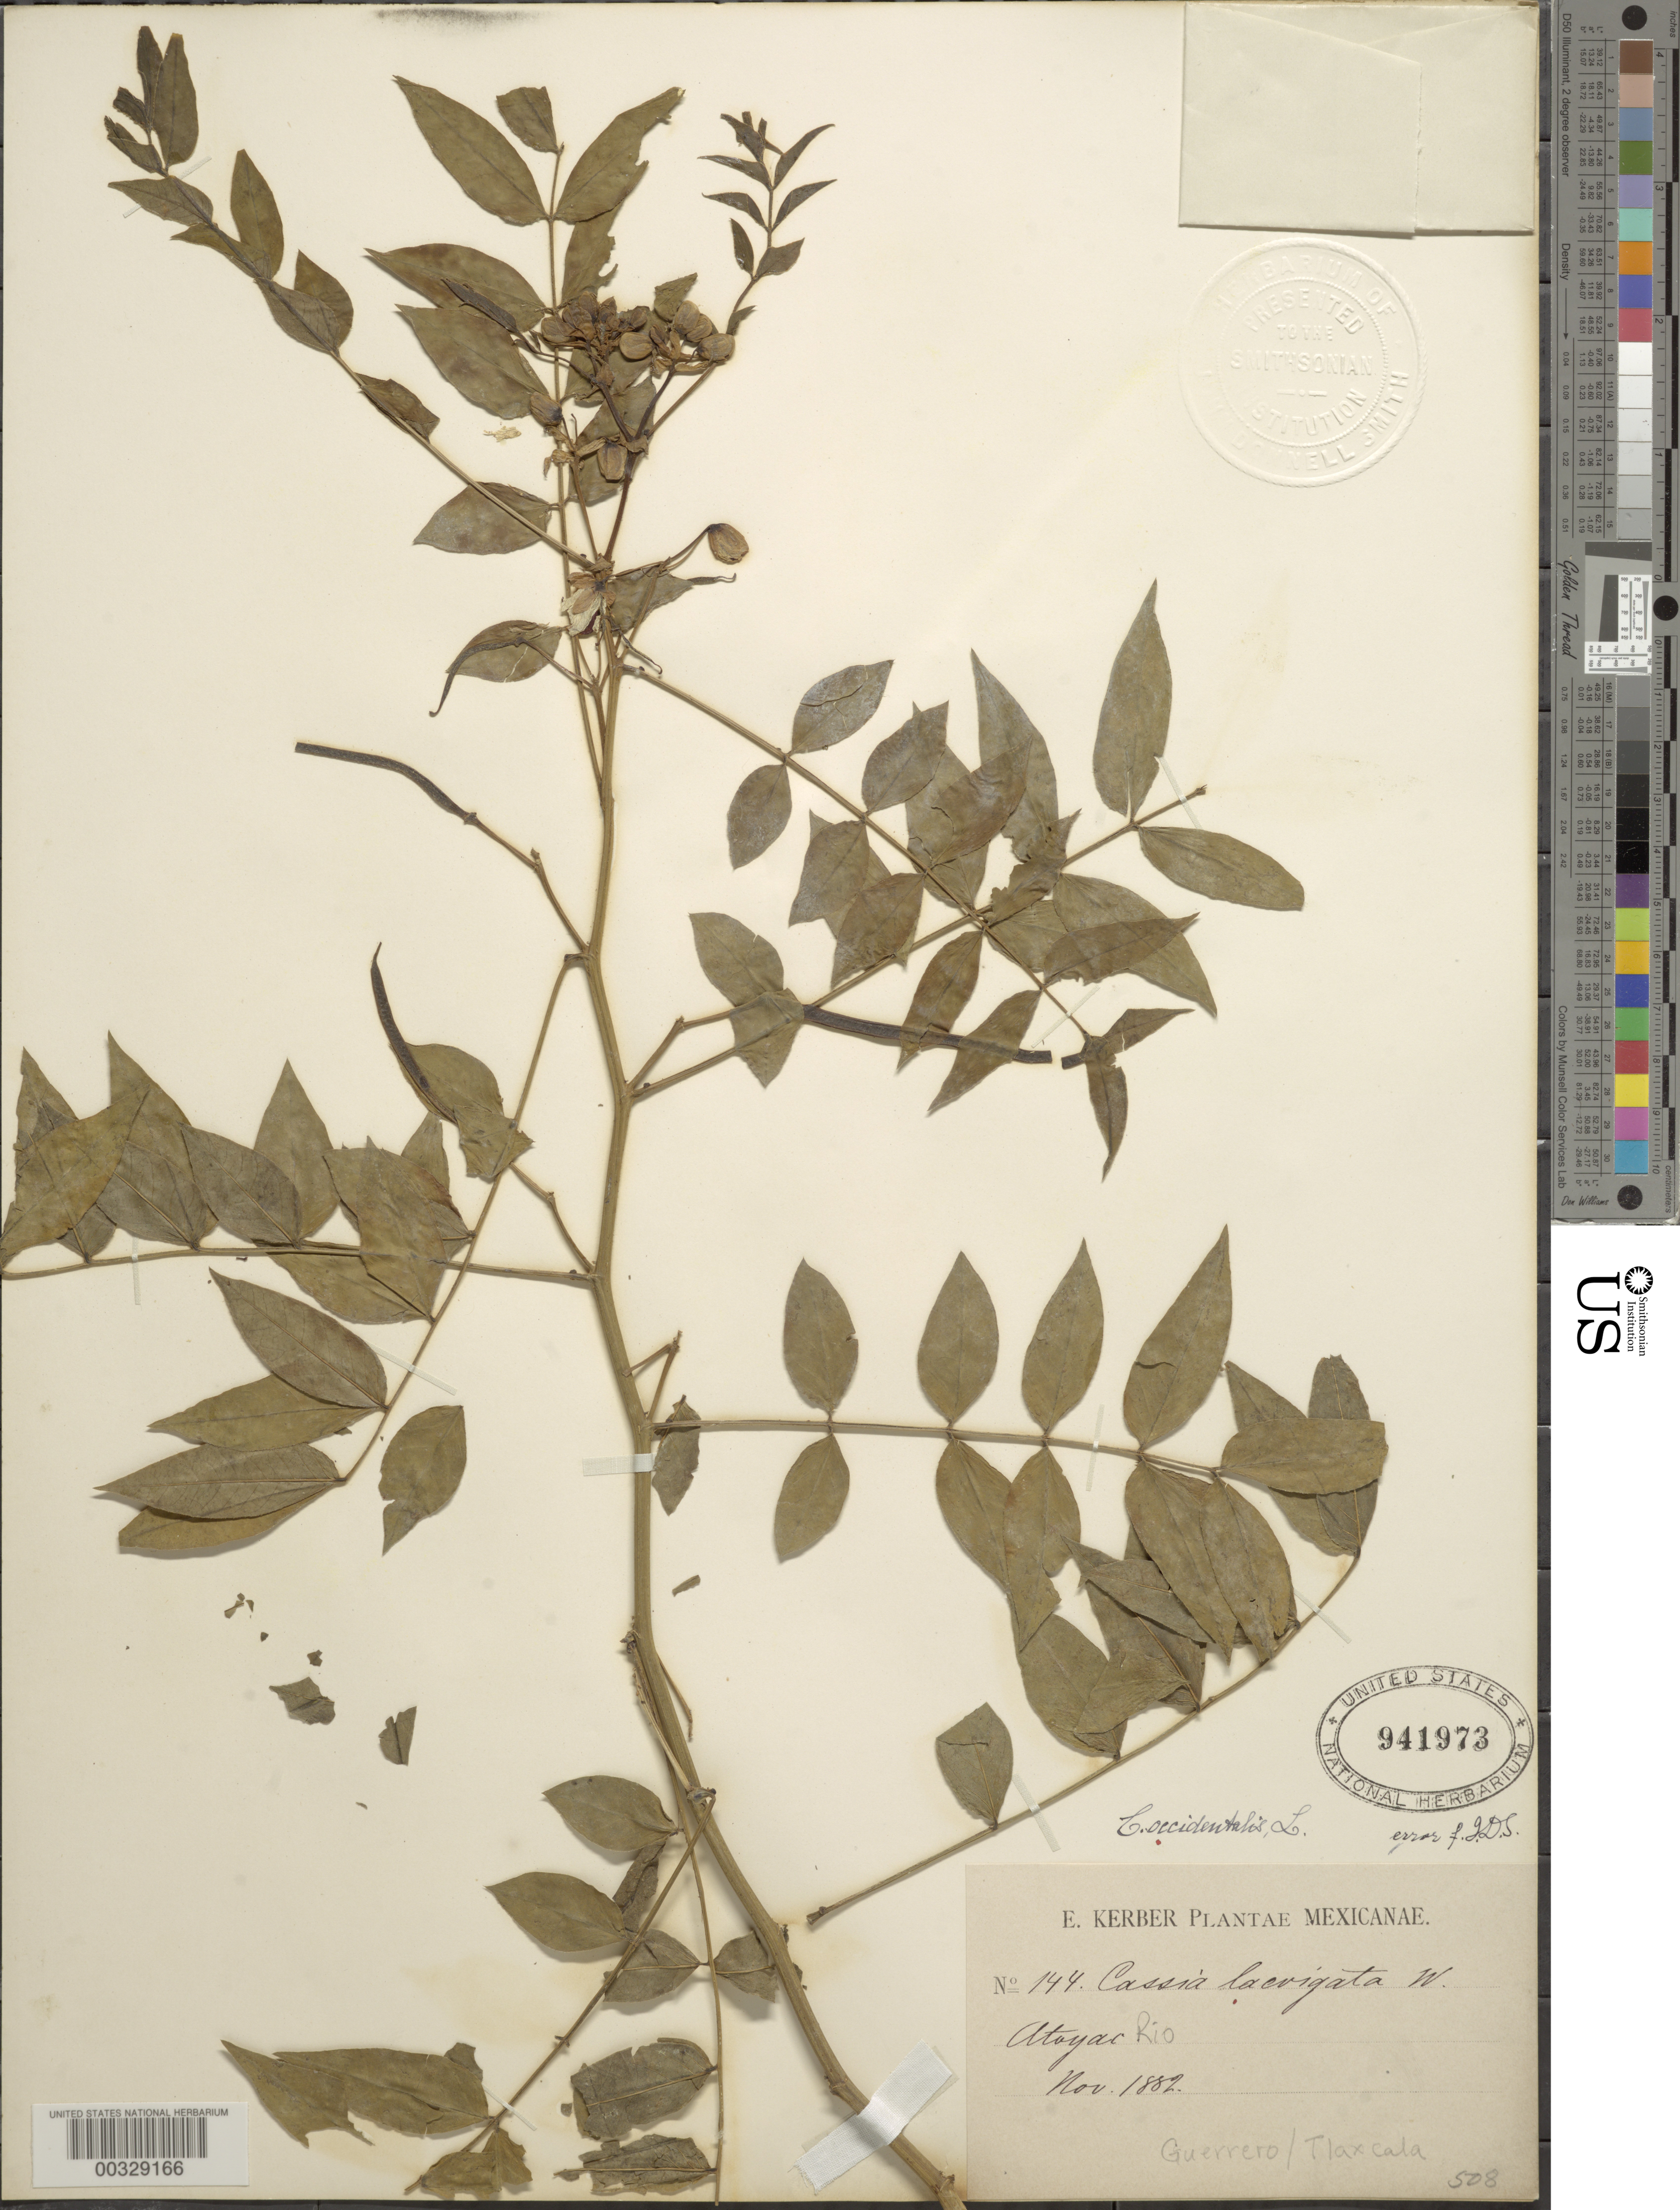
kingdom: Plantae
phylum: Tracheophyta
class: Magnoliopsida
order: Fabales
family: Fabaceae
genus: Senna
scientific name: Senna occidentalis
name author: (L.) Link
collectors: E. Kerber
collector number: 144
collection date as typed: Nov 1882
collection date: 1882-11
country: Mexico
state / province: Guerrero / Tlaxcala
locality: Rio Atoyac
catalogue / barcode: US 941973